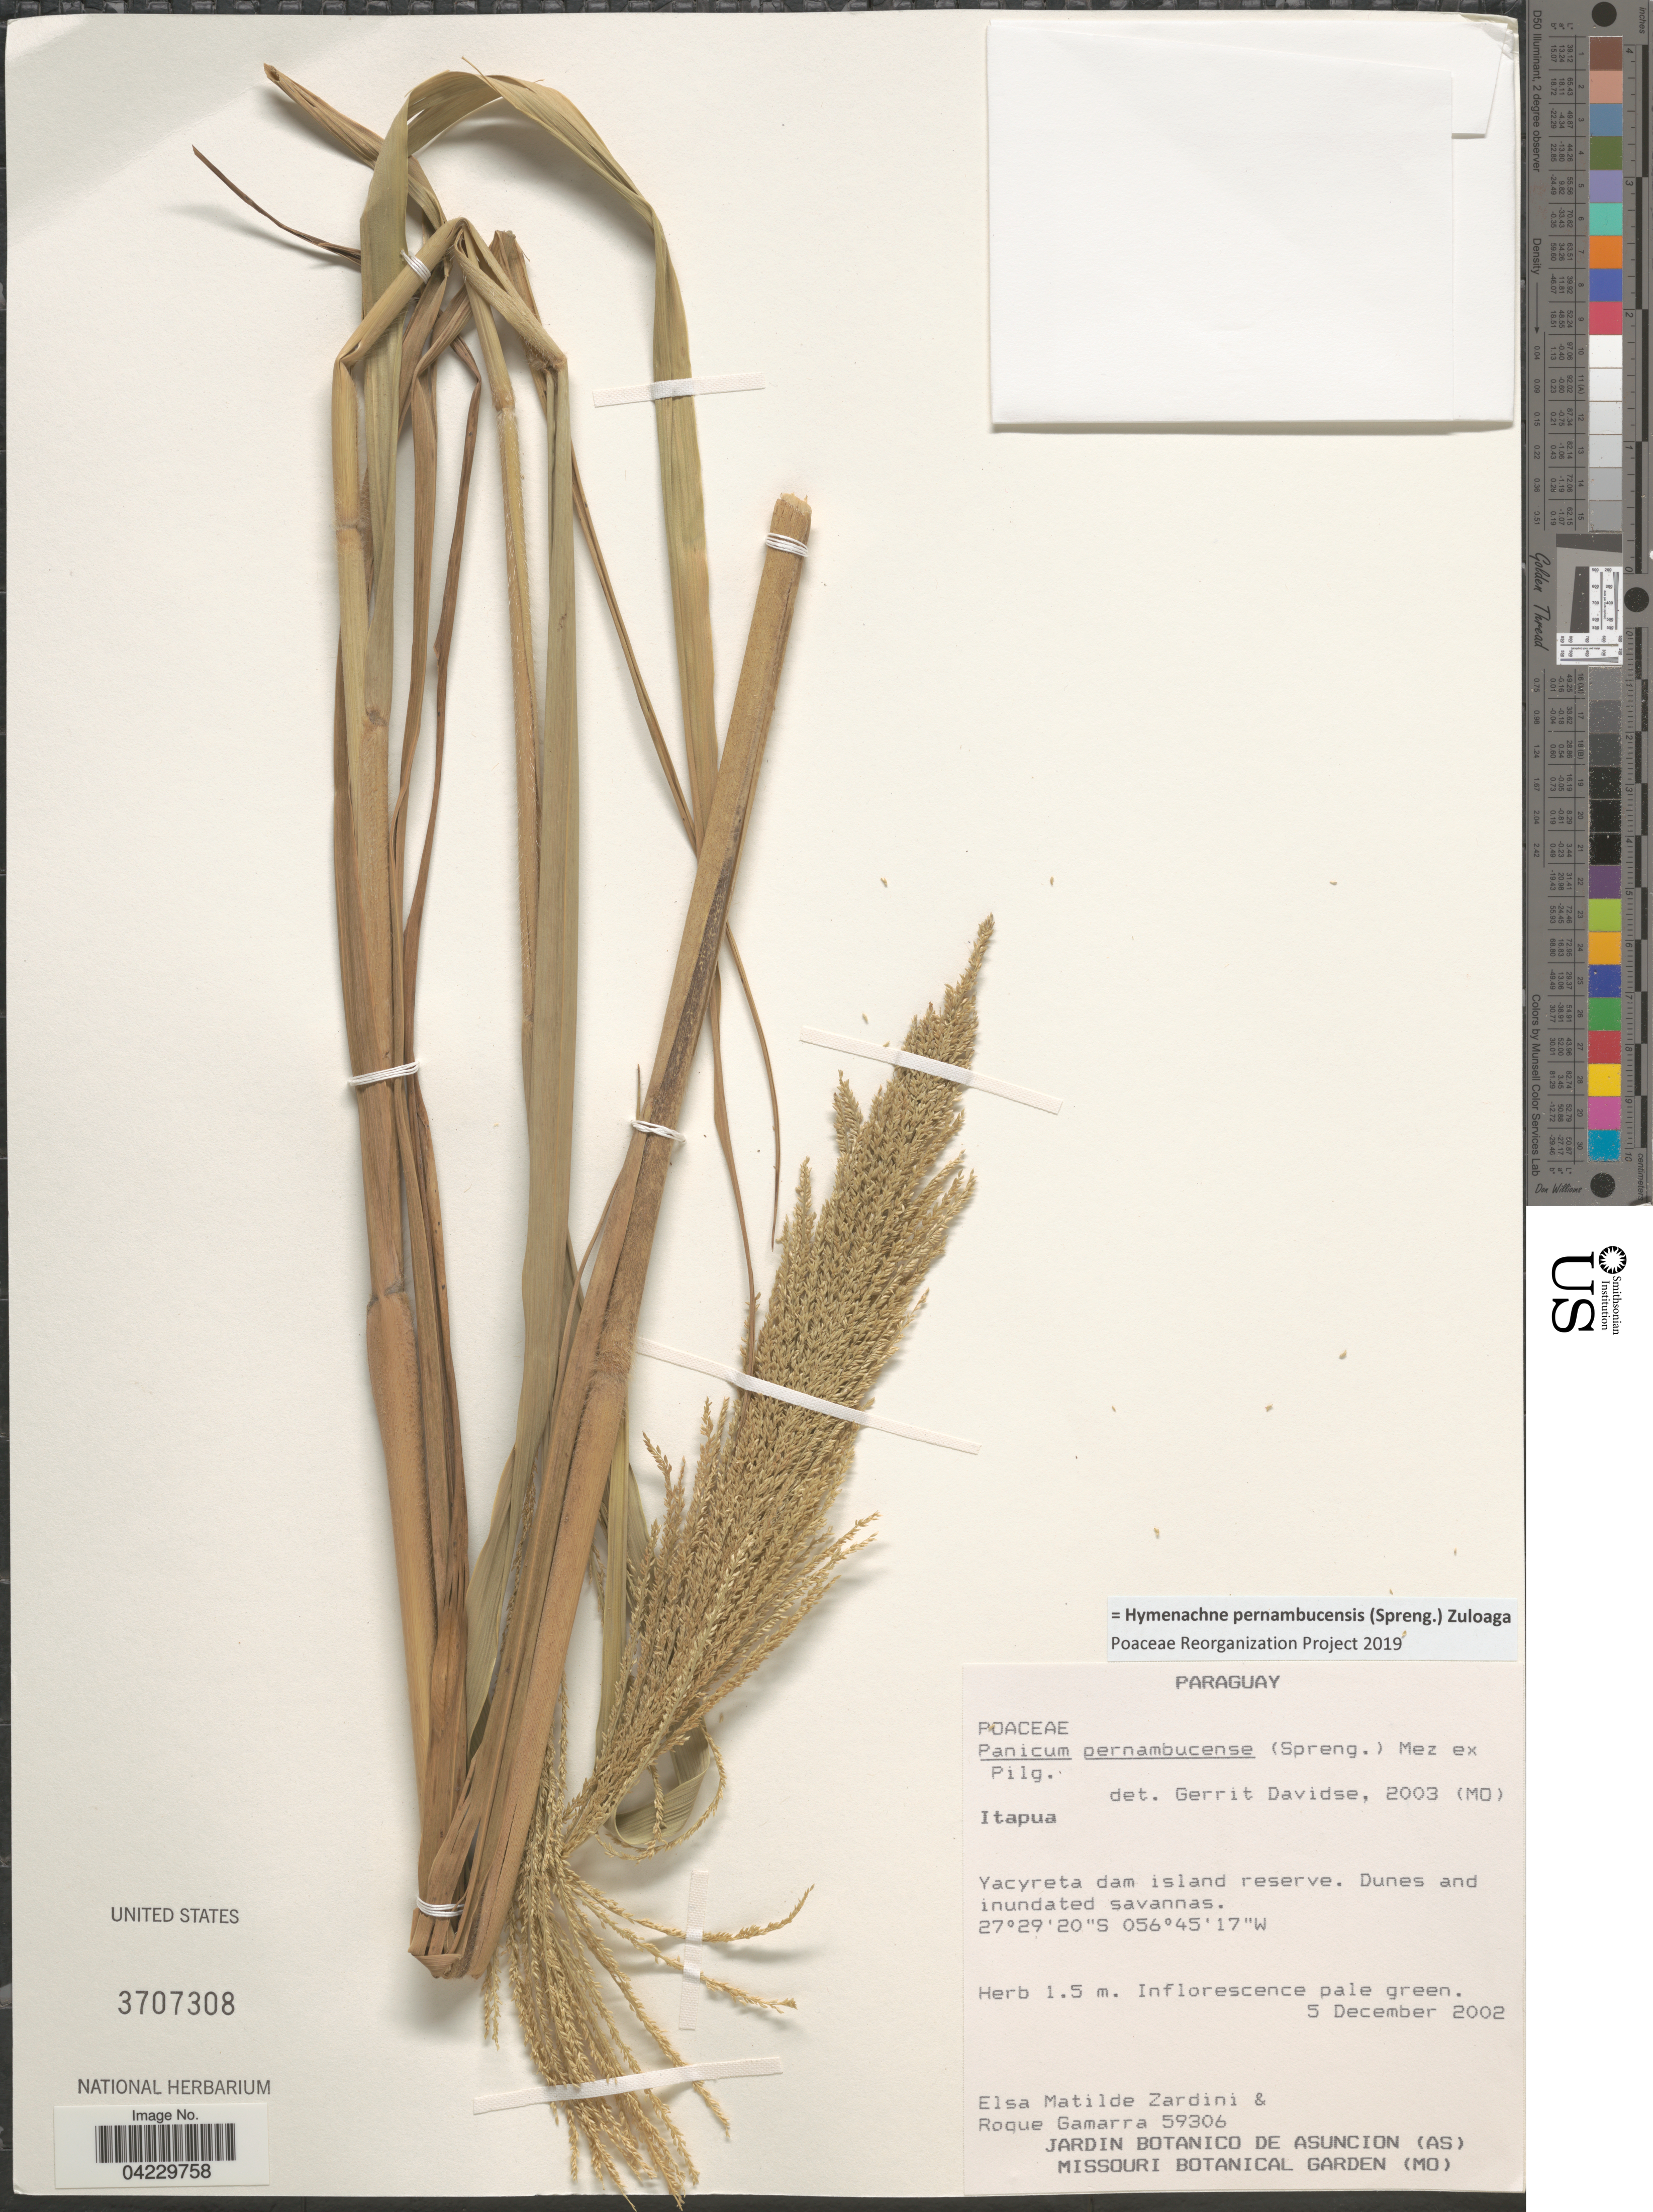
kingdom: Plantae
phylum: Tracheophyta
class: Liliopsida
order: Poales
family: Poaceae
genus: Hymenachne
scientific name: Hymenachne pernambucensis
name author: (Spreng.) Zuloaga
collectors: E. M. Zardini & R. Gamarra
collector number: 59306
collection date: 2002-12-05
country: Paraguay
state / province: Itapua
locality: Yacyreta dam island reserve. Dunes and inundated savannas.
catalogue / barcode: US 3707308